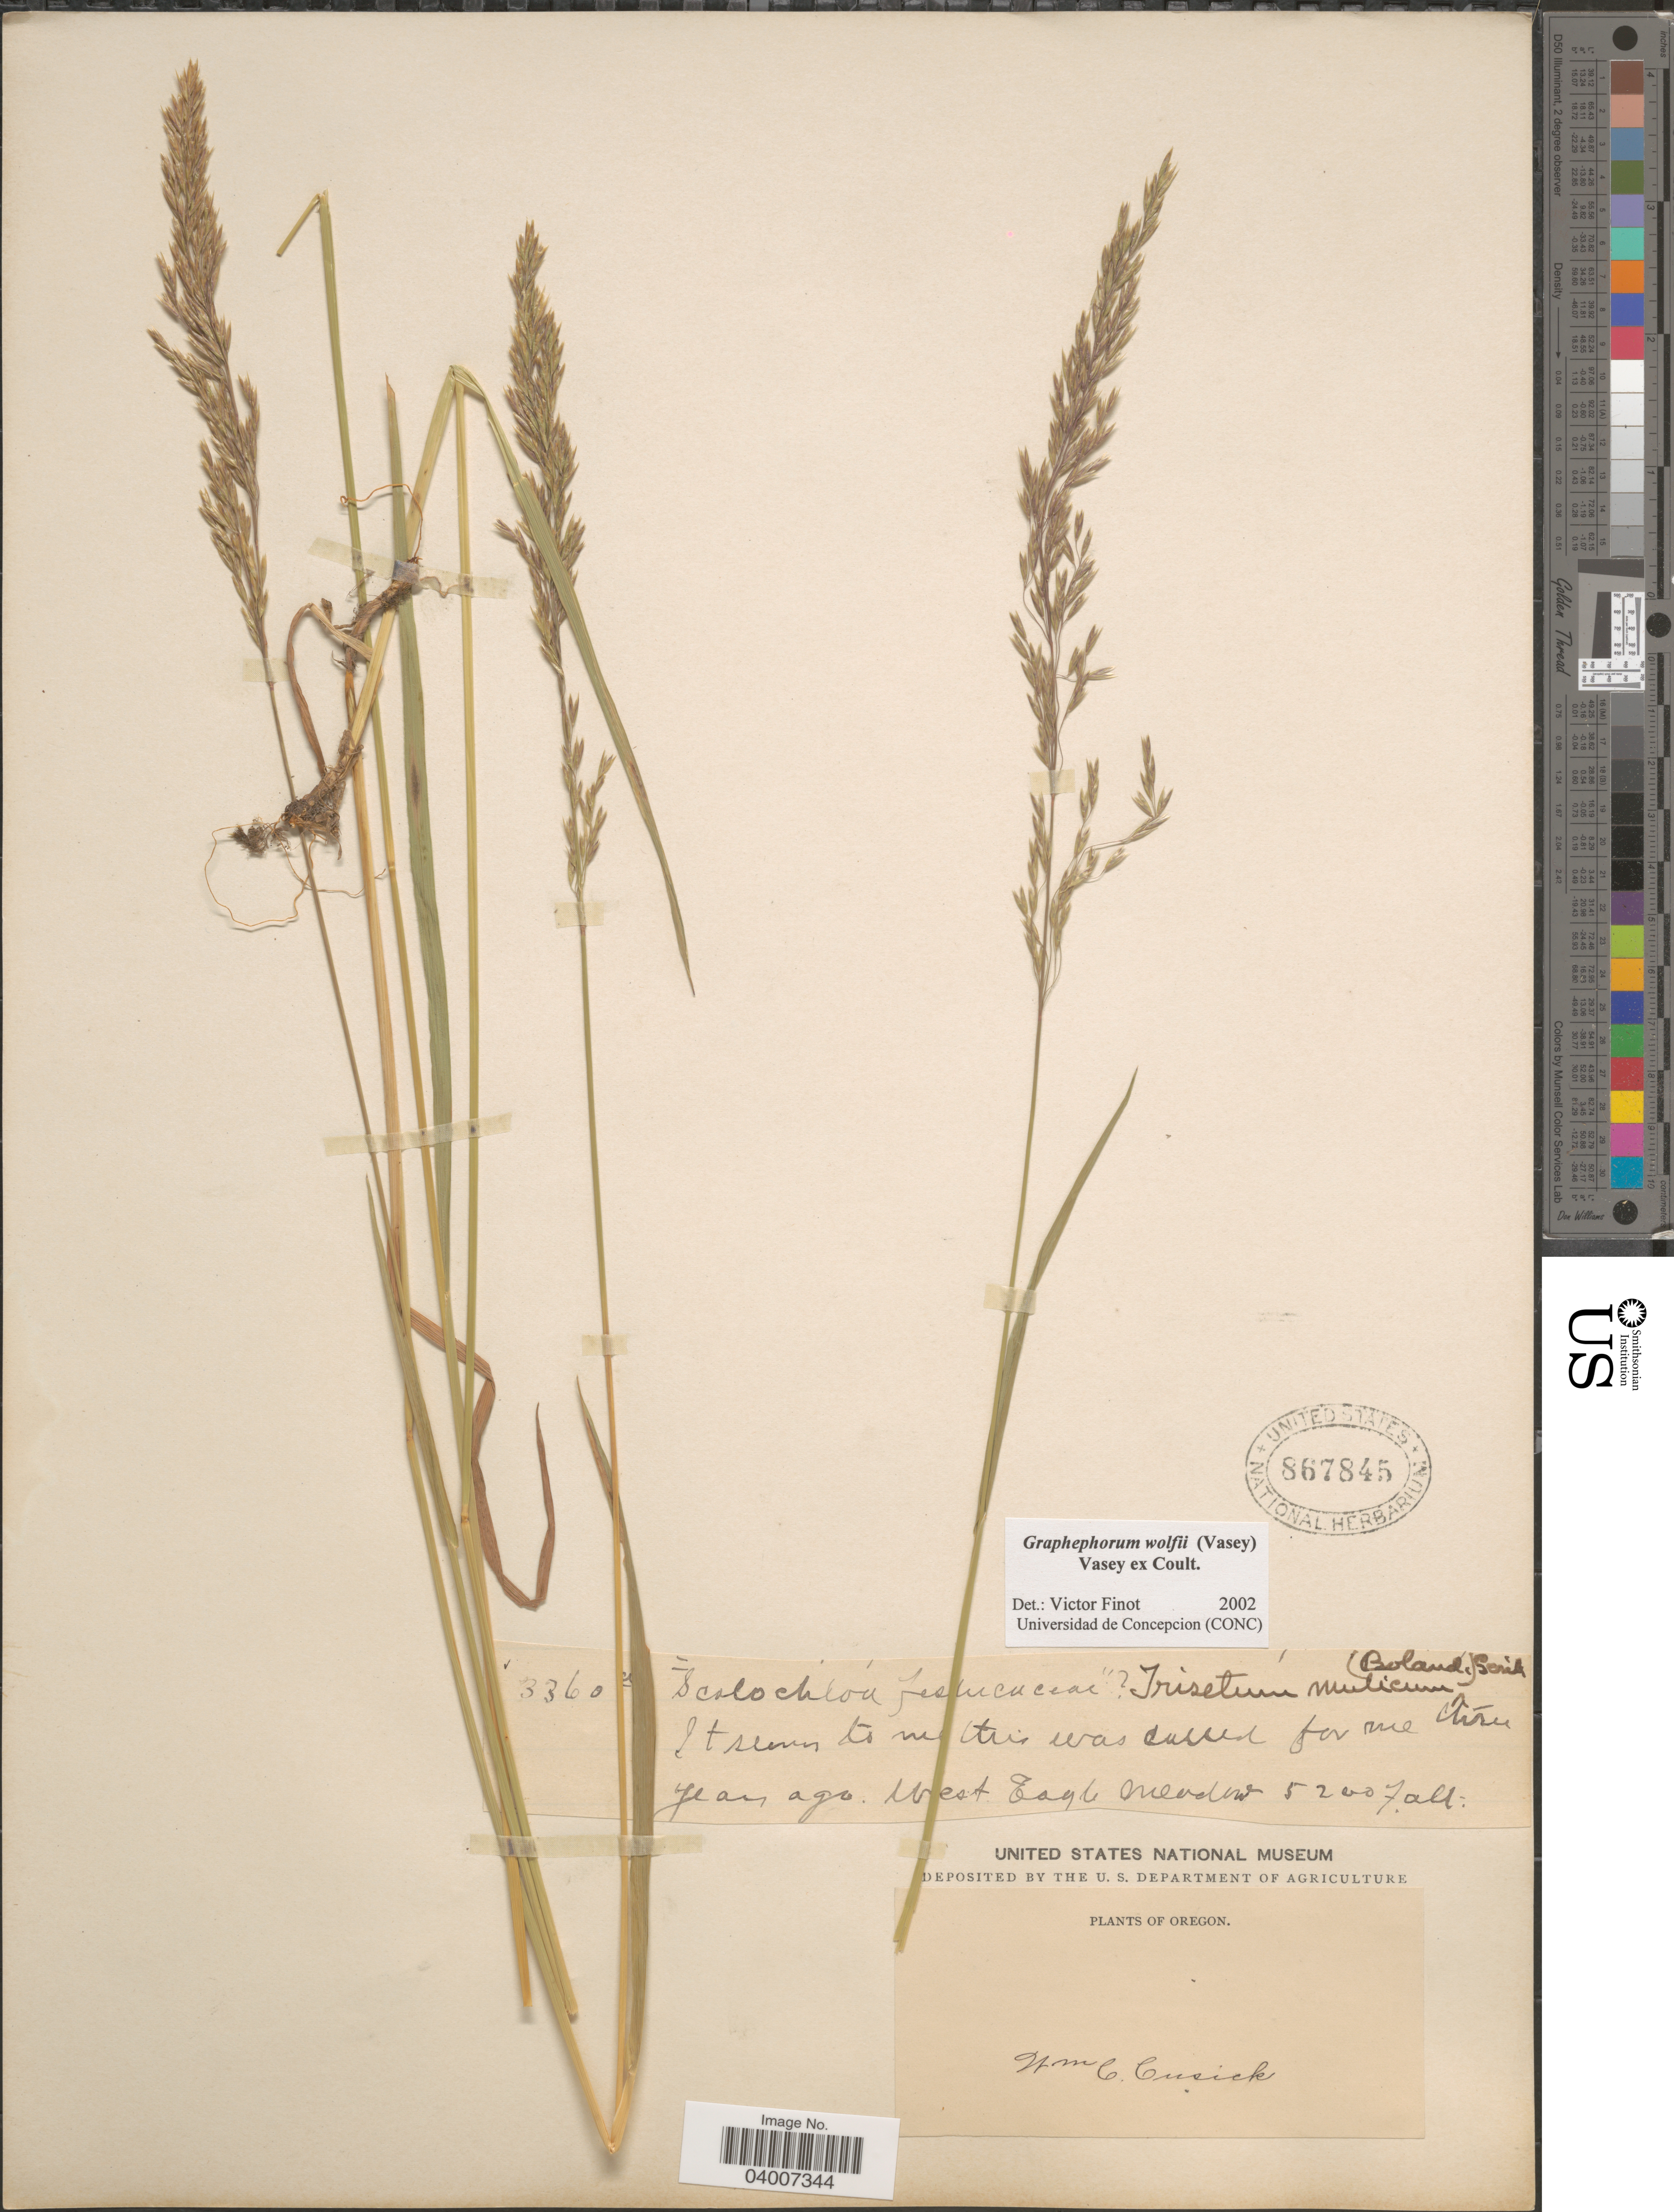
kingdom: Plantae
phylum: Tracheophyta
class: Liliopsida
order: Poales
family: Poaceae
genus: Graphephorum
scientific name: Graphephorum wolfii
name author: (E. Fourn.) Vasey ex Coult.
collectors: W. C. Cusick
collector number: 3360d*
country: United States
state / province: Oregon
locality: West Eagle Meadow.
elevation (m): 1585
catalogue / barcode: US 867845